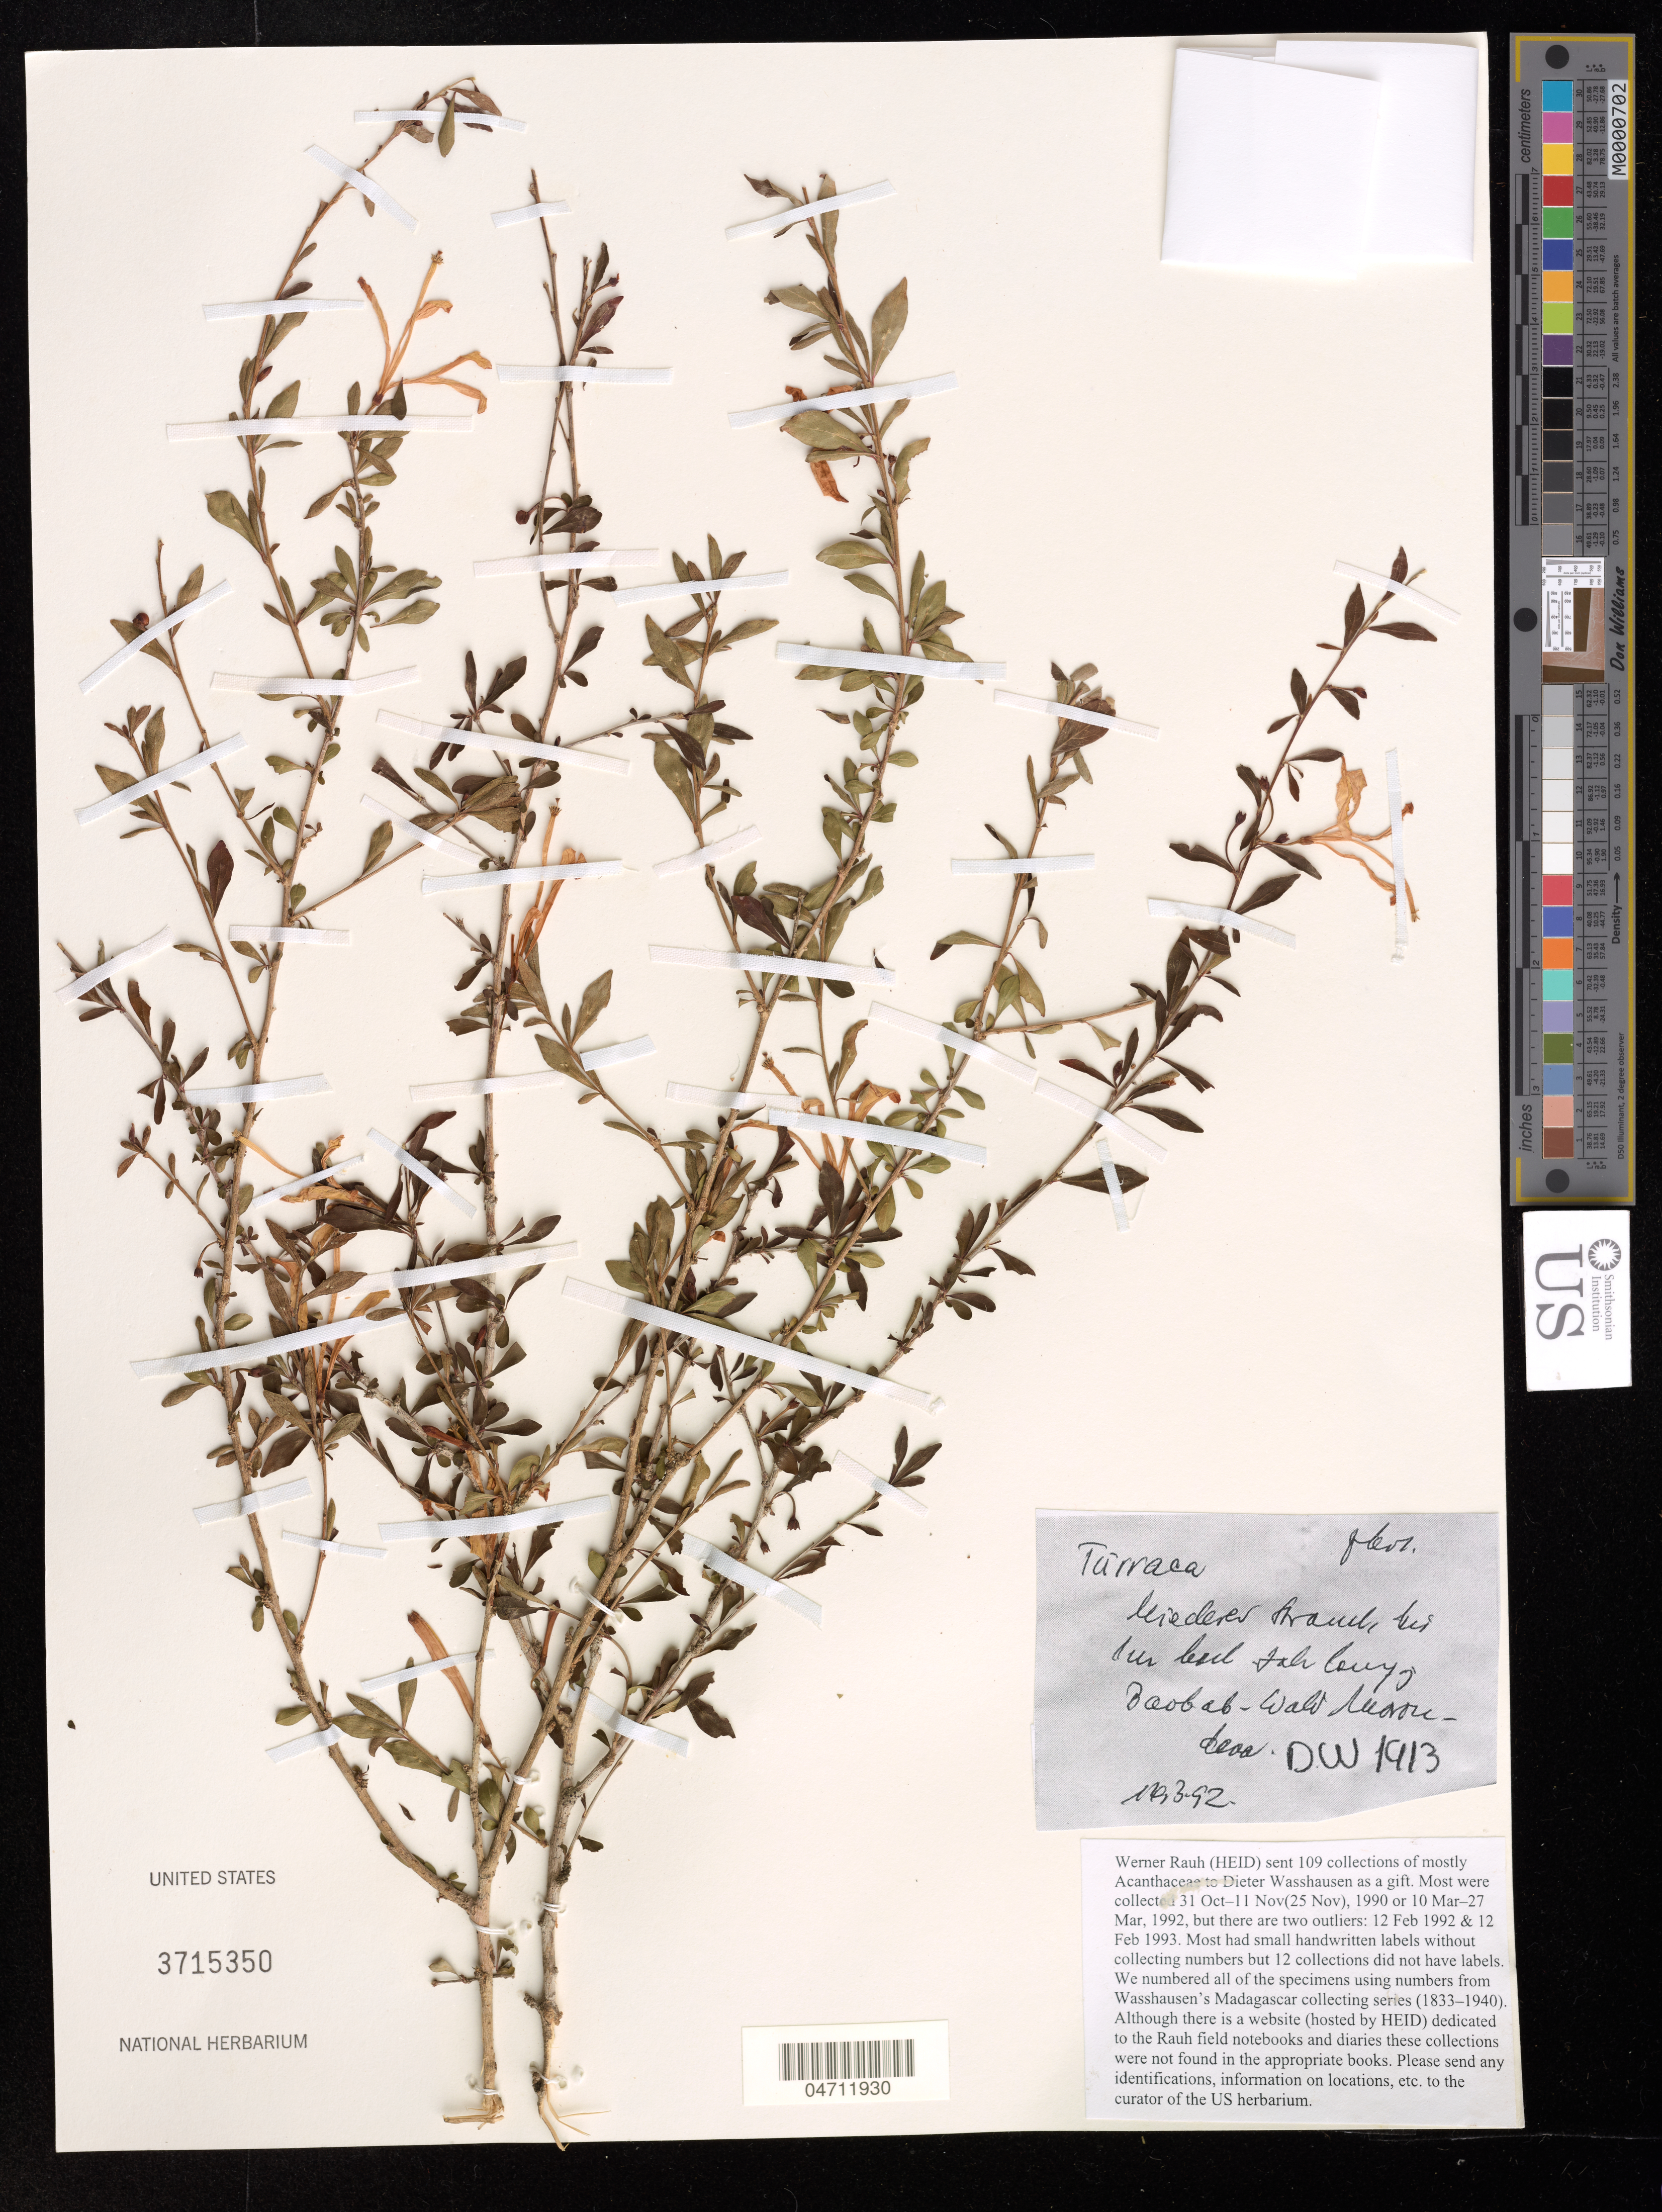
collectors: W. Rauh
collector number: DW 1913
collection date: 1992-03-14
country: Madagascar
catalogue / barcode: US 3715350